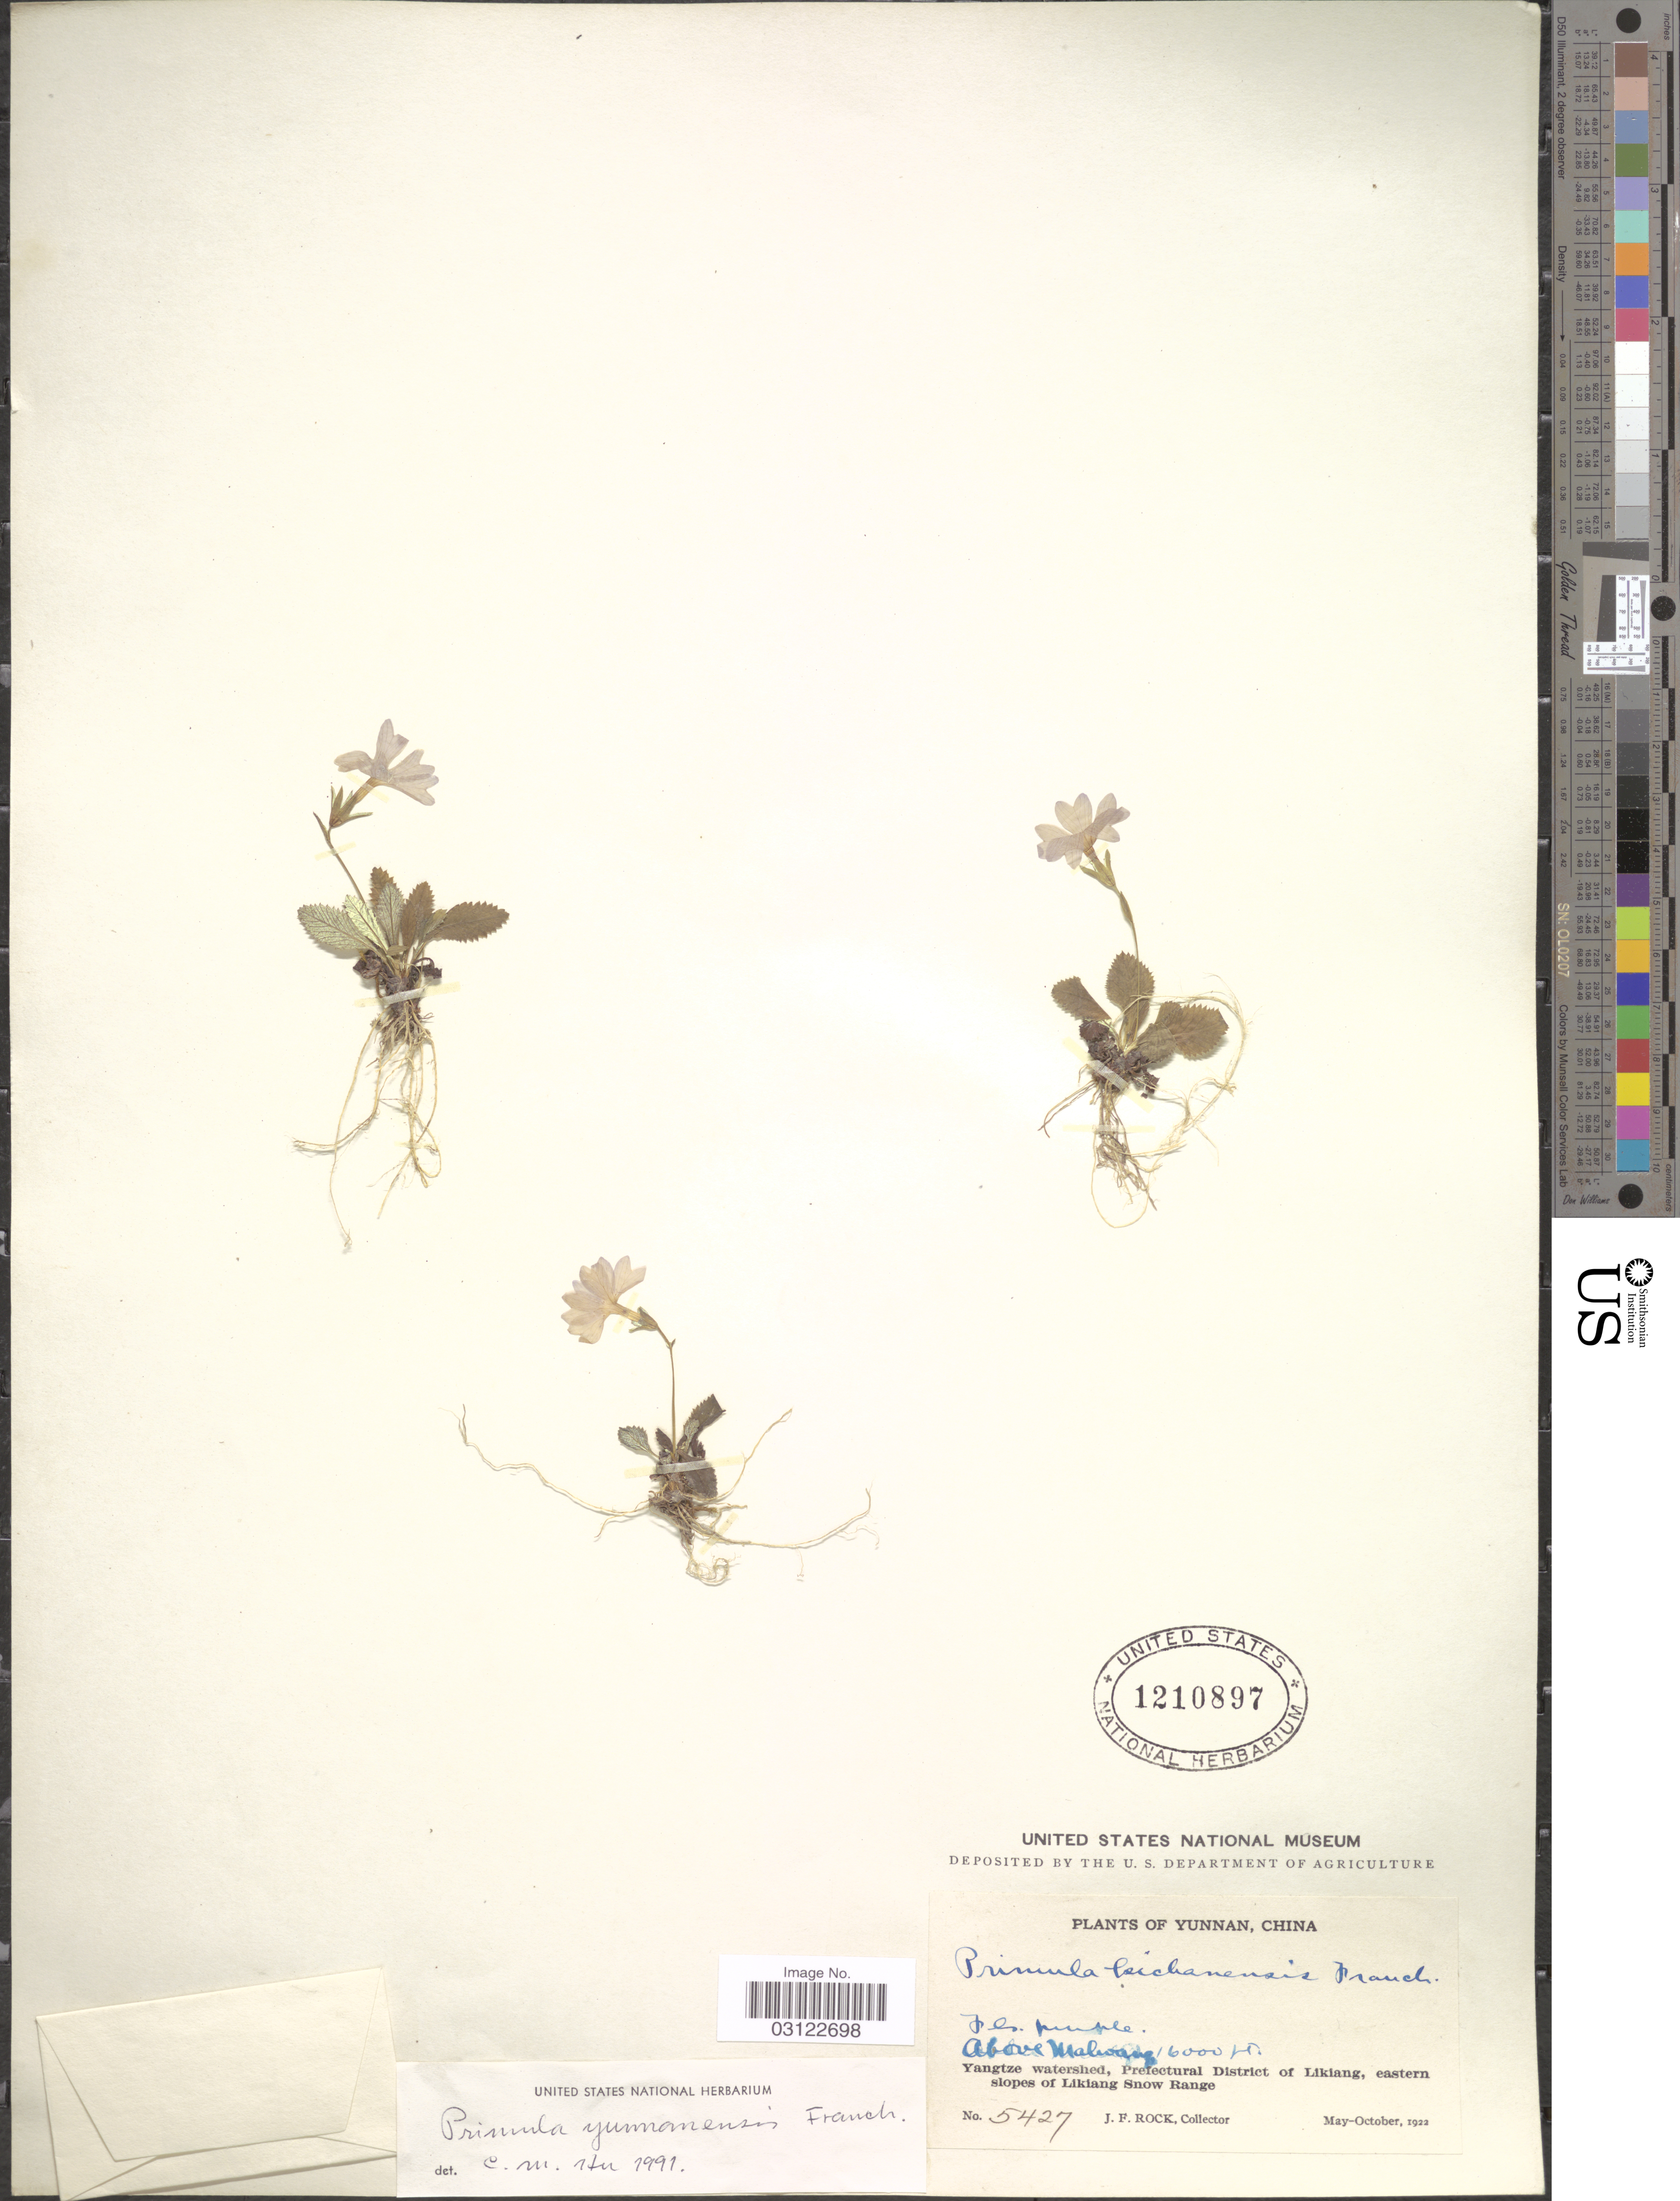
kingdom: Plantae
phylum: Tracheophyta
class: Magnoliopsida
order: Ericales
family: Primulaceae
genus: Primula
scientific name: Primula yunnanensis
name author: Franch.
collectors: J. Rock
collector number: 5427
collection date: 1922-05/1922-10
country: China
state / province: Yunnan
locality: Above Malwang. Yangtze watershed, Prefectural District of Likiang, eastern slopes of Likiang Snow Range.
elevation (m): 4877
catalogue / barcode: US 1210897